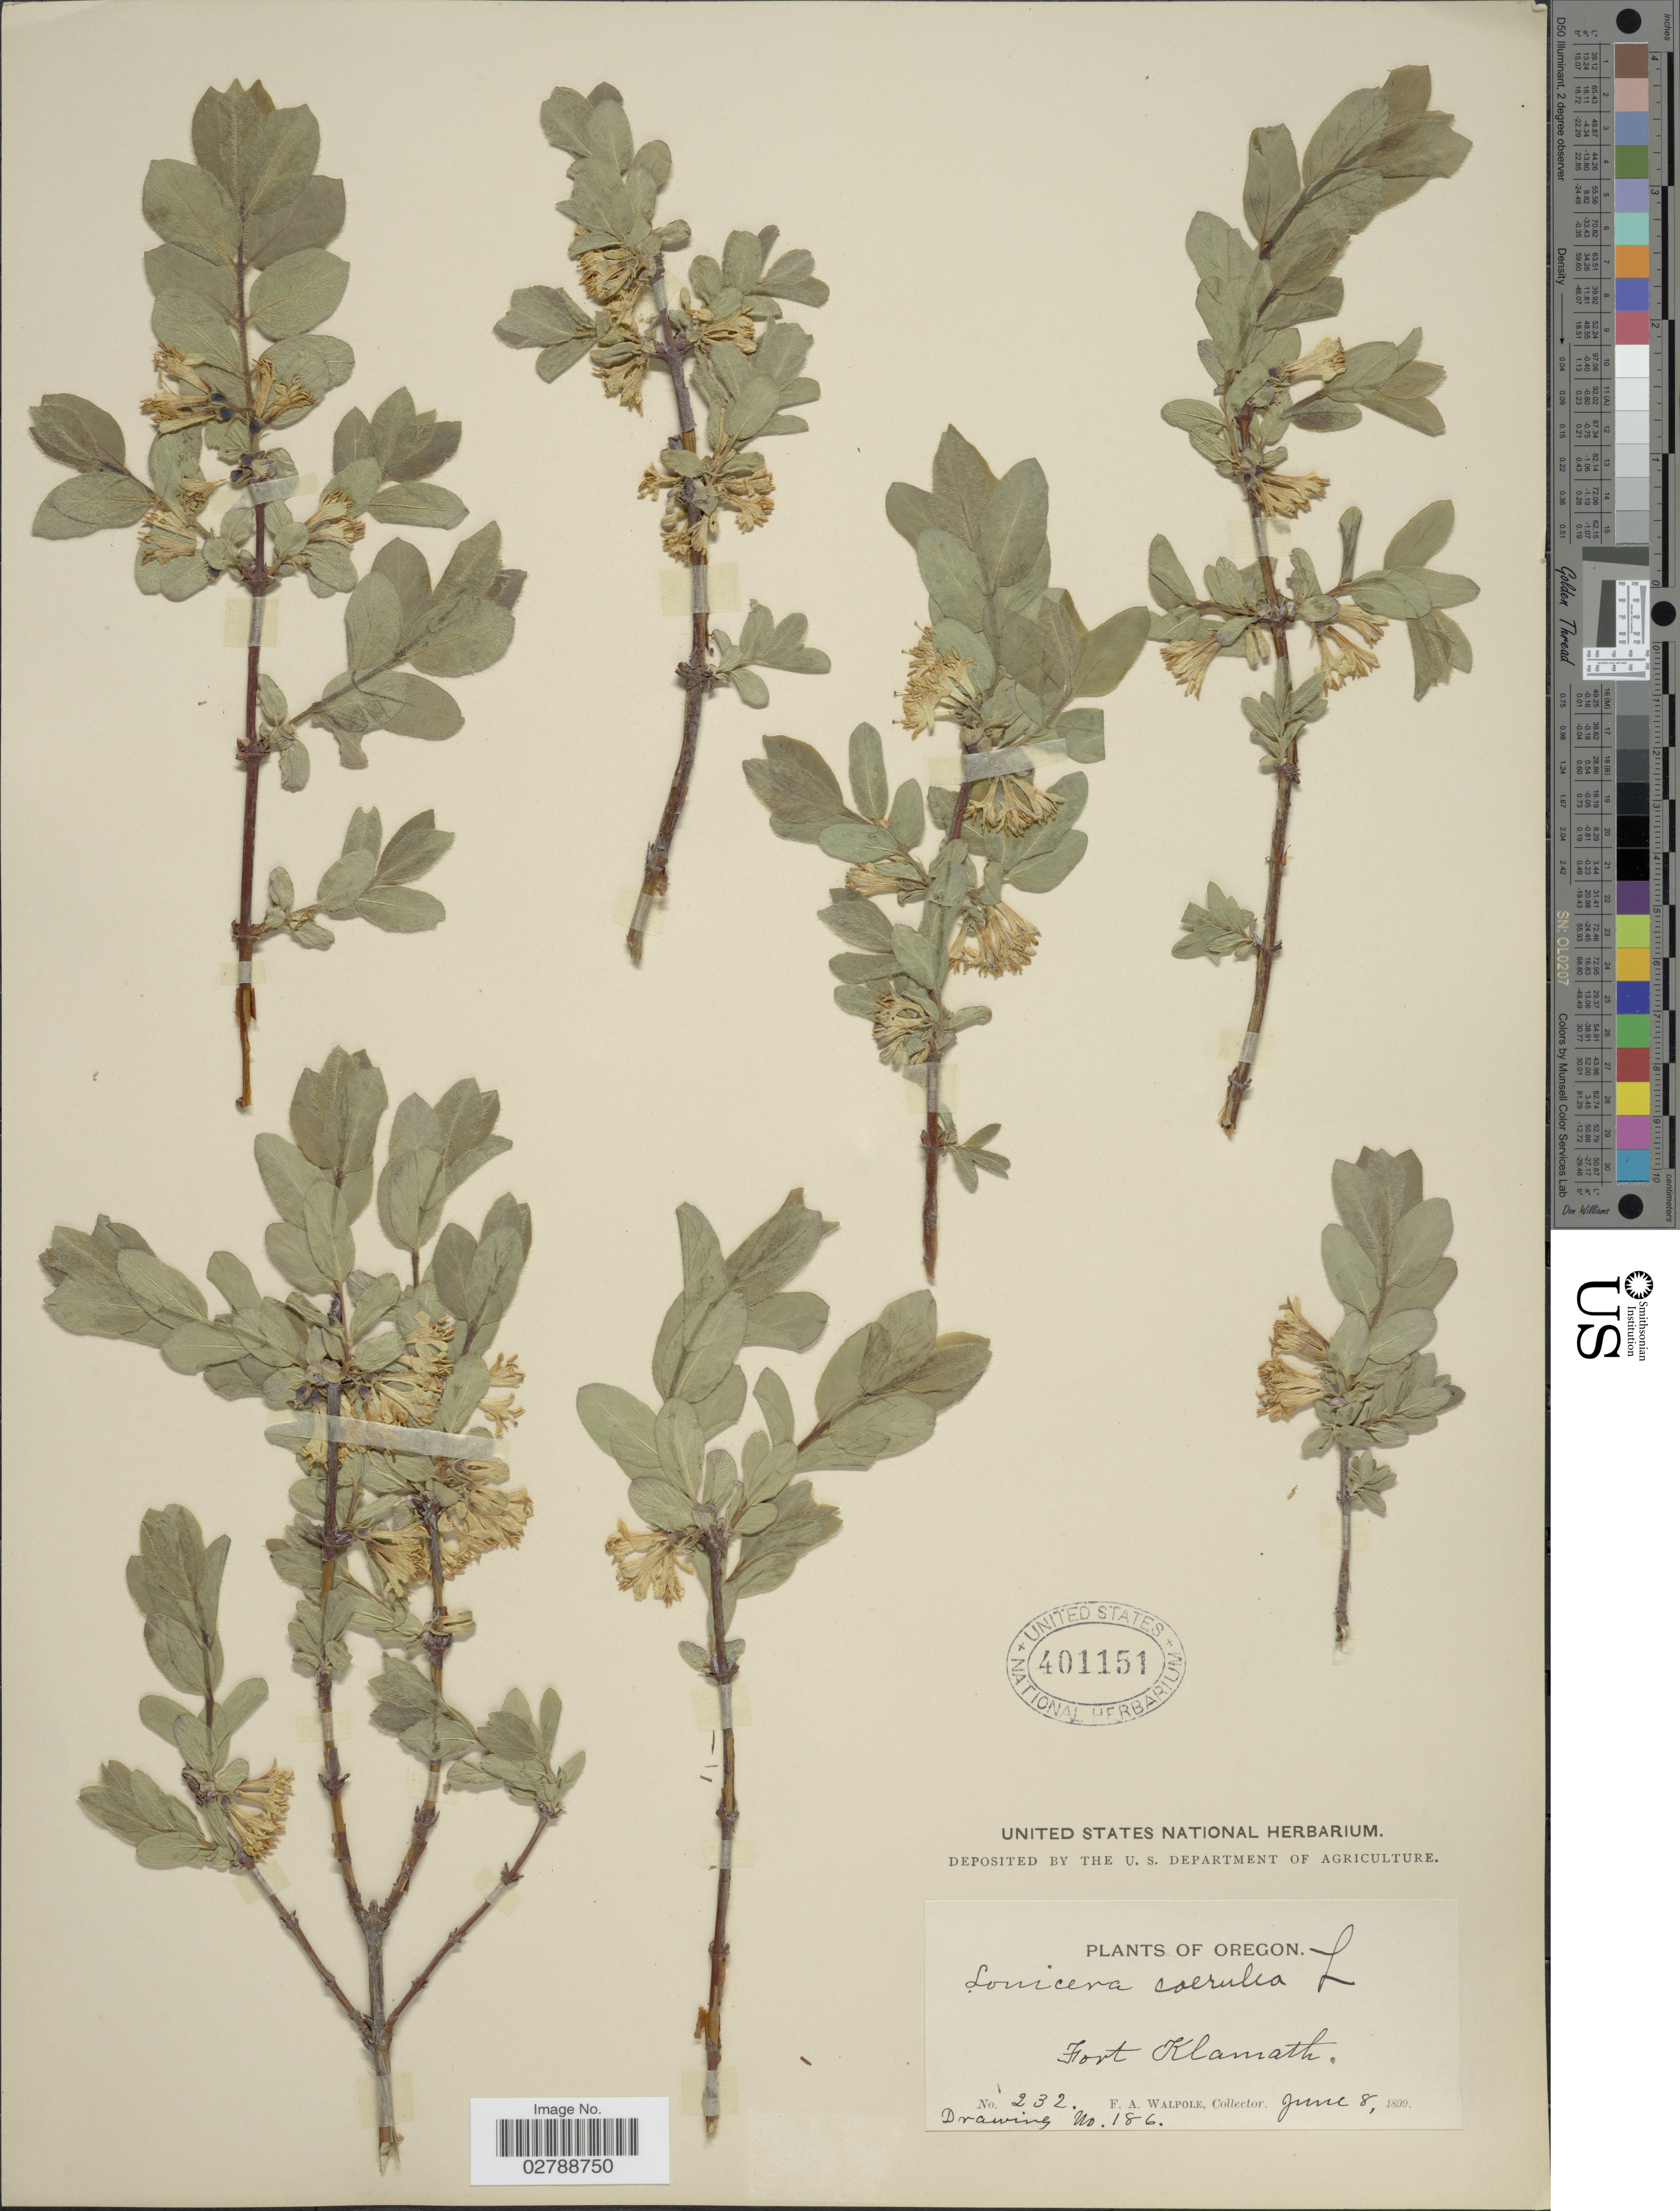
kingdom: Plantae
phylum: Tracheophyta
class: Magnoliopsida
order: Dipsacales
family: Caprifoliaceae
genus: Lonicera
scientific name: Lonicera caerulea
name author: L.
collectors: F. Walpole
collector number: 232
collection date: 1899-06-08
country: United States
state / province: Oregon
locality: Fort Klamath.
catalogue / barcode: US 401151